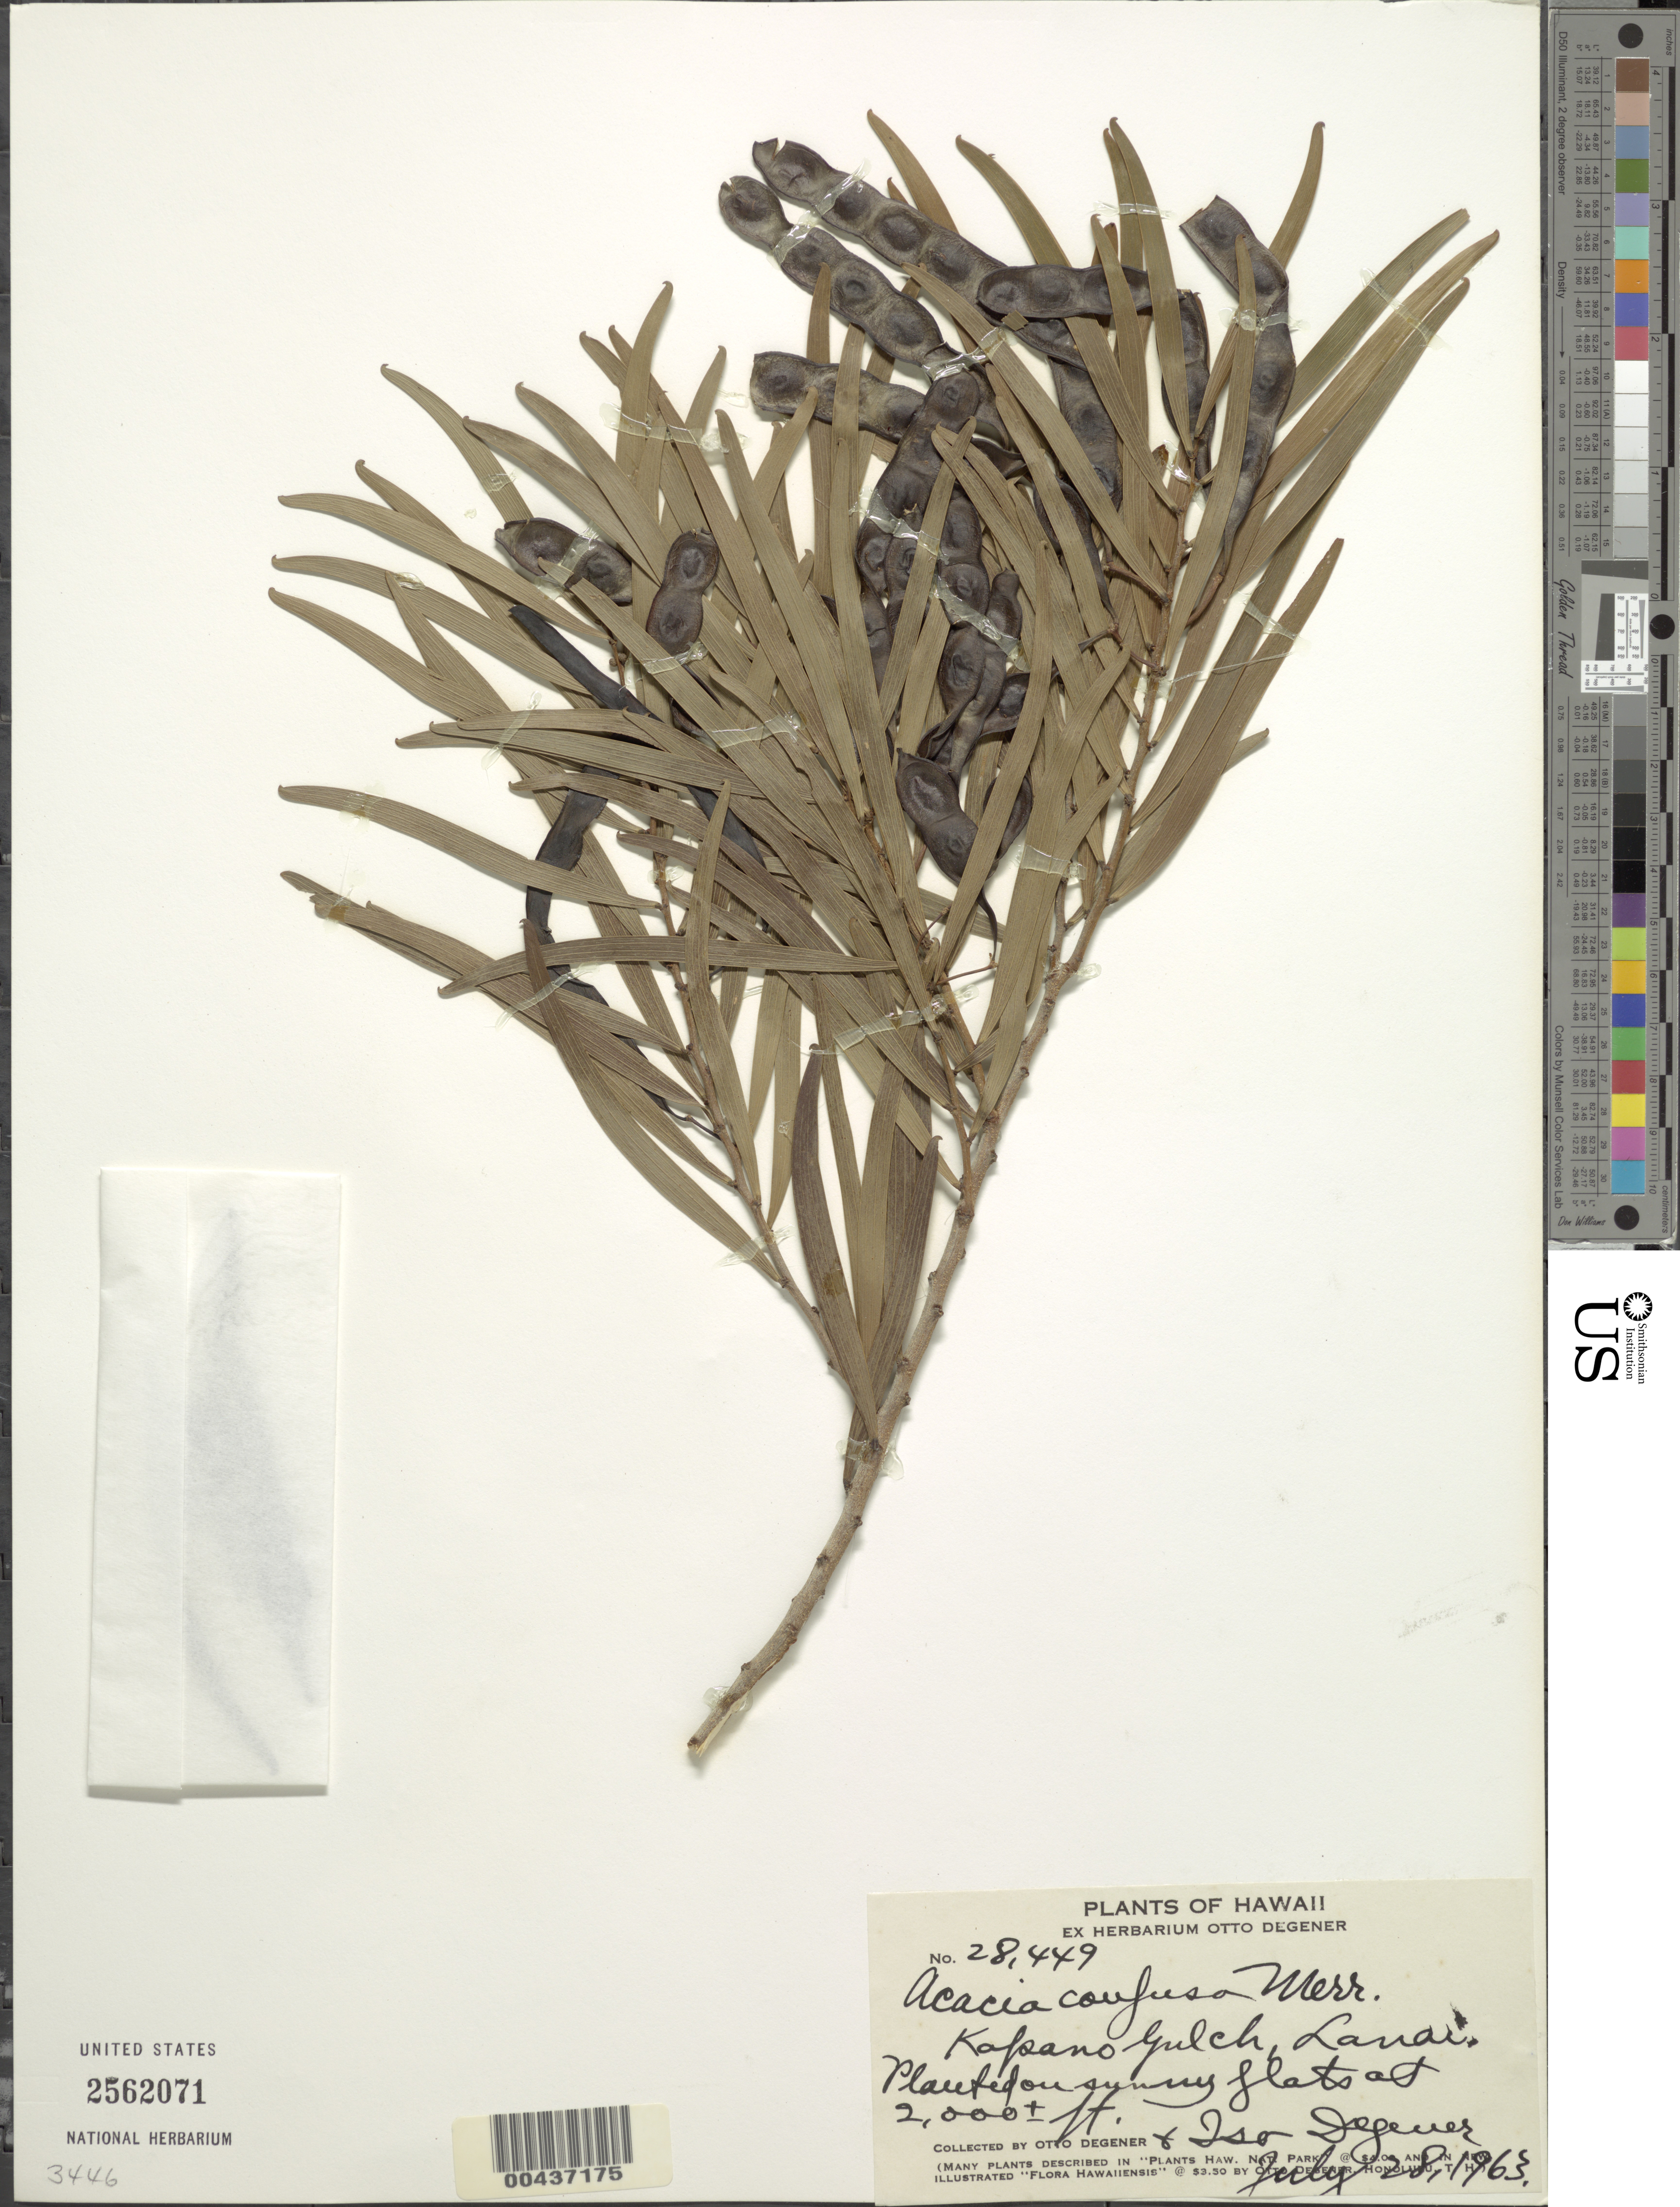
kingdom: Plantae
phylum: Tracheophyta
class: Magnoliopsida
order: Fabales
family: Fabaceae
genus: Acacia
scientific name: Acacia confusa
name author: Merr.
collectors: O. Degener & I. Degener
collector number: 28449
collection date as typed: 28 Jul 1963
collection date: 1963-07-28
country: United States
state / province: Hawaii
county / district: Maui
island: Lana'i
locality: Kapano Gulch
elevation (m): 610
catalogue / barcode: US 2562071